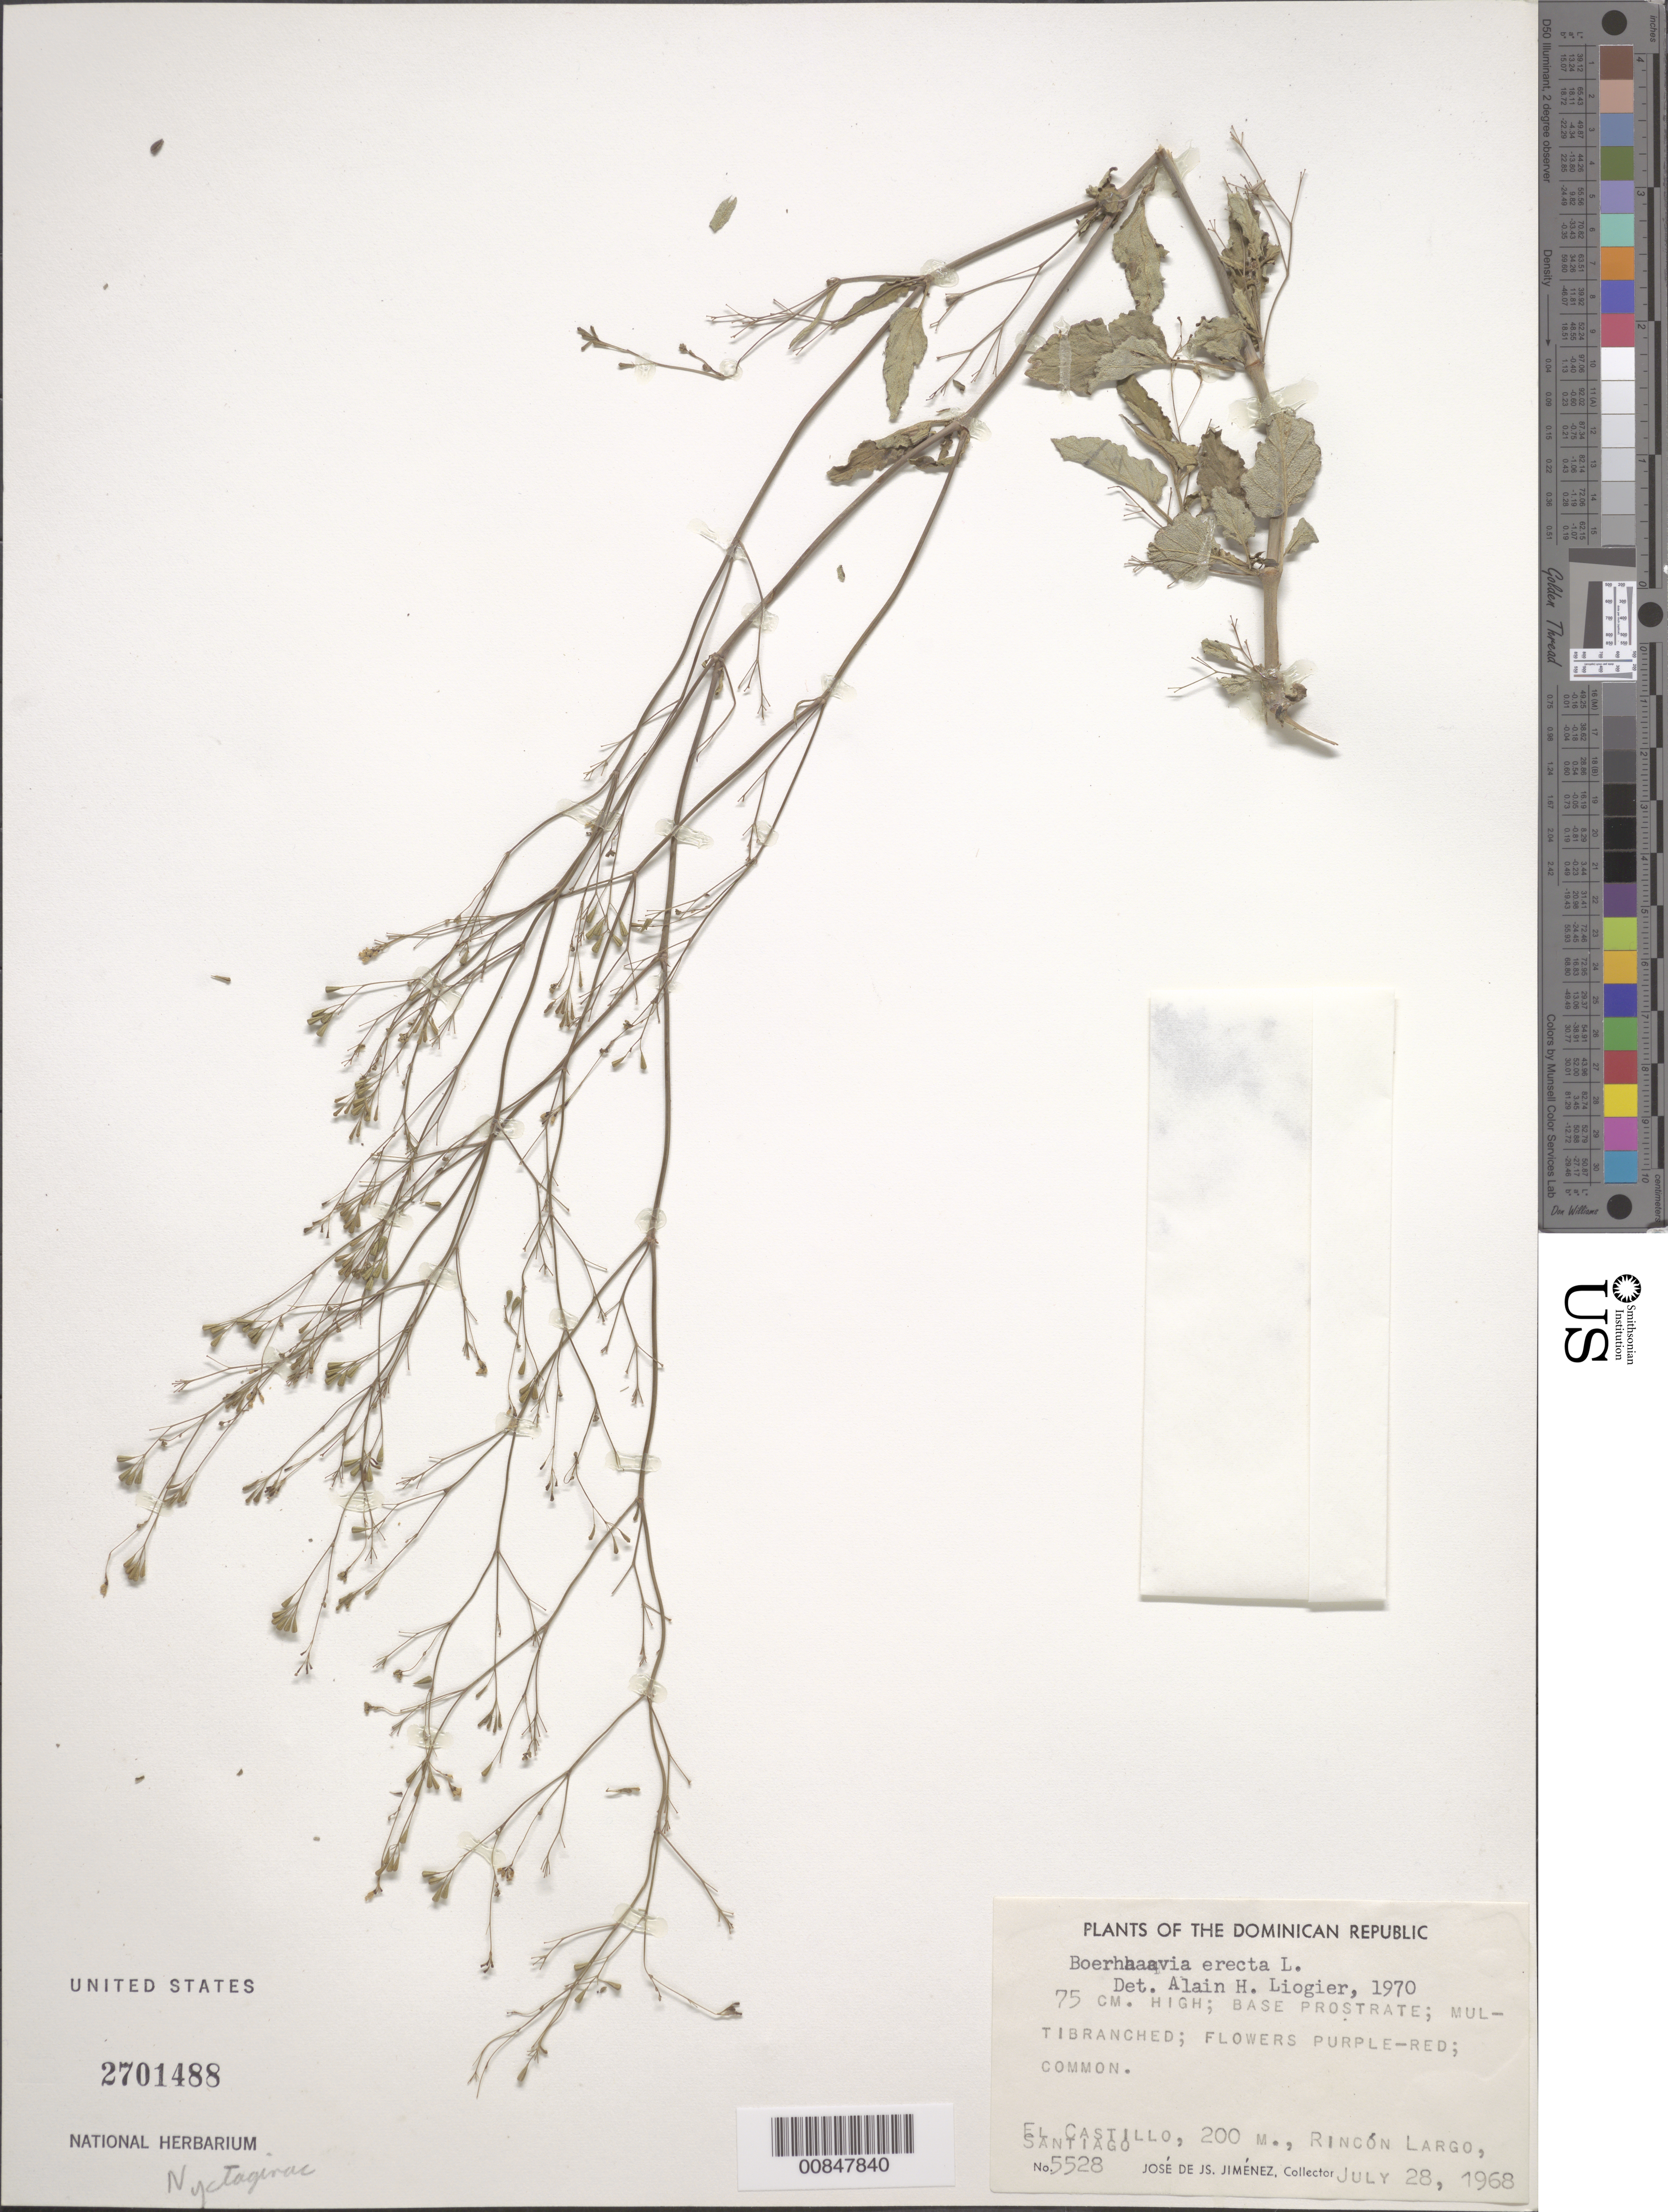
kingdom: Plantae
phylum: Tracheophyta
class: Magnoliopsida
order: Caryophyllales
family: Nyctaginaceae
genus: Boerhavia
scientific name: Boerhavia erecta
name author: L.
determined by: Liogier, Alain H.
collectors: J. J. Jiménez Almonte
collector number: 5528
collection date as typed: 28 Jul 1968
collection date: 1968-07-28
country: Dominican Republic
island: Hispaniola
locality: El Castillo, Rincón Largo, Santiago.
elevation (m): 200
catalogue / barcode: US 2701488